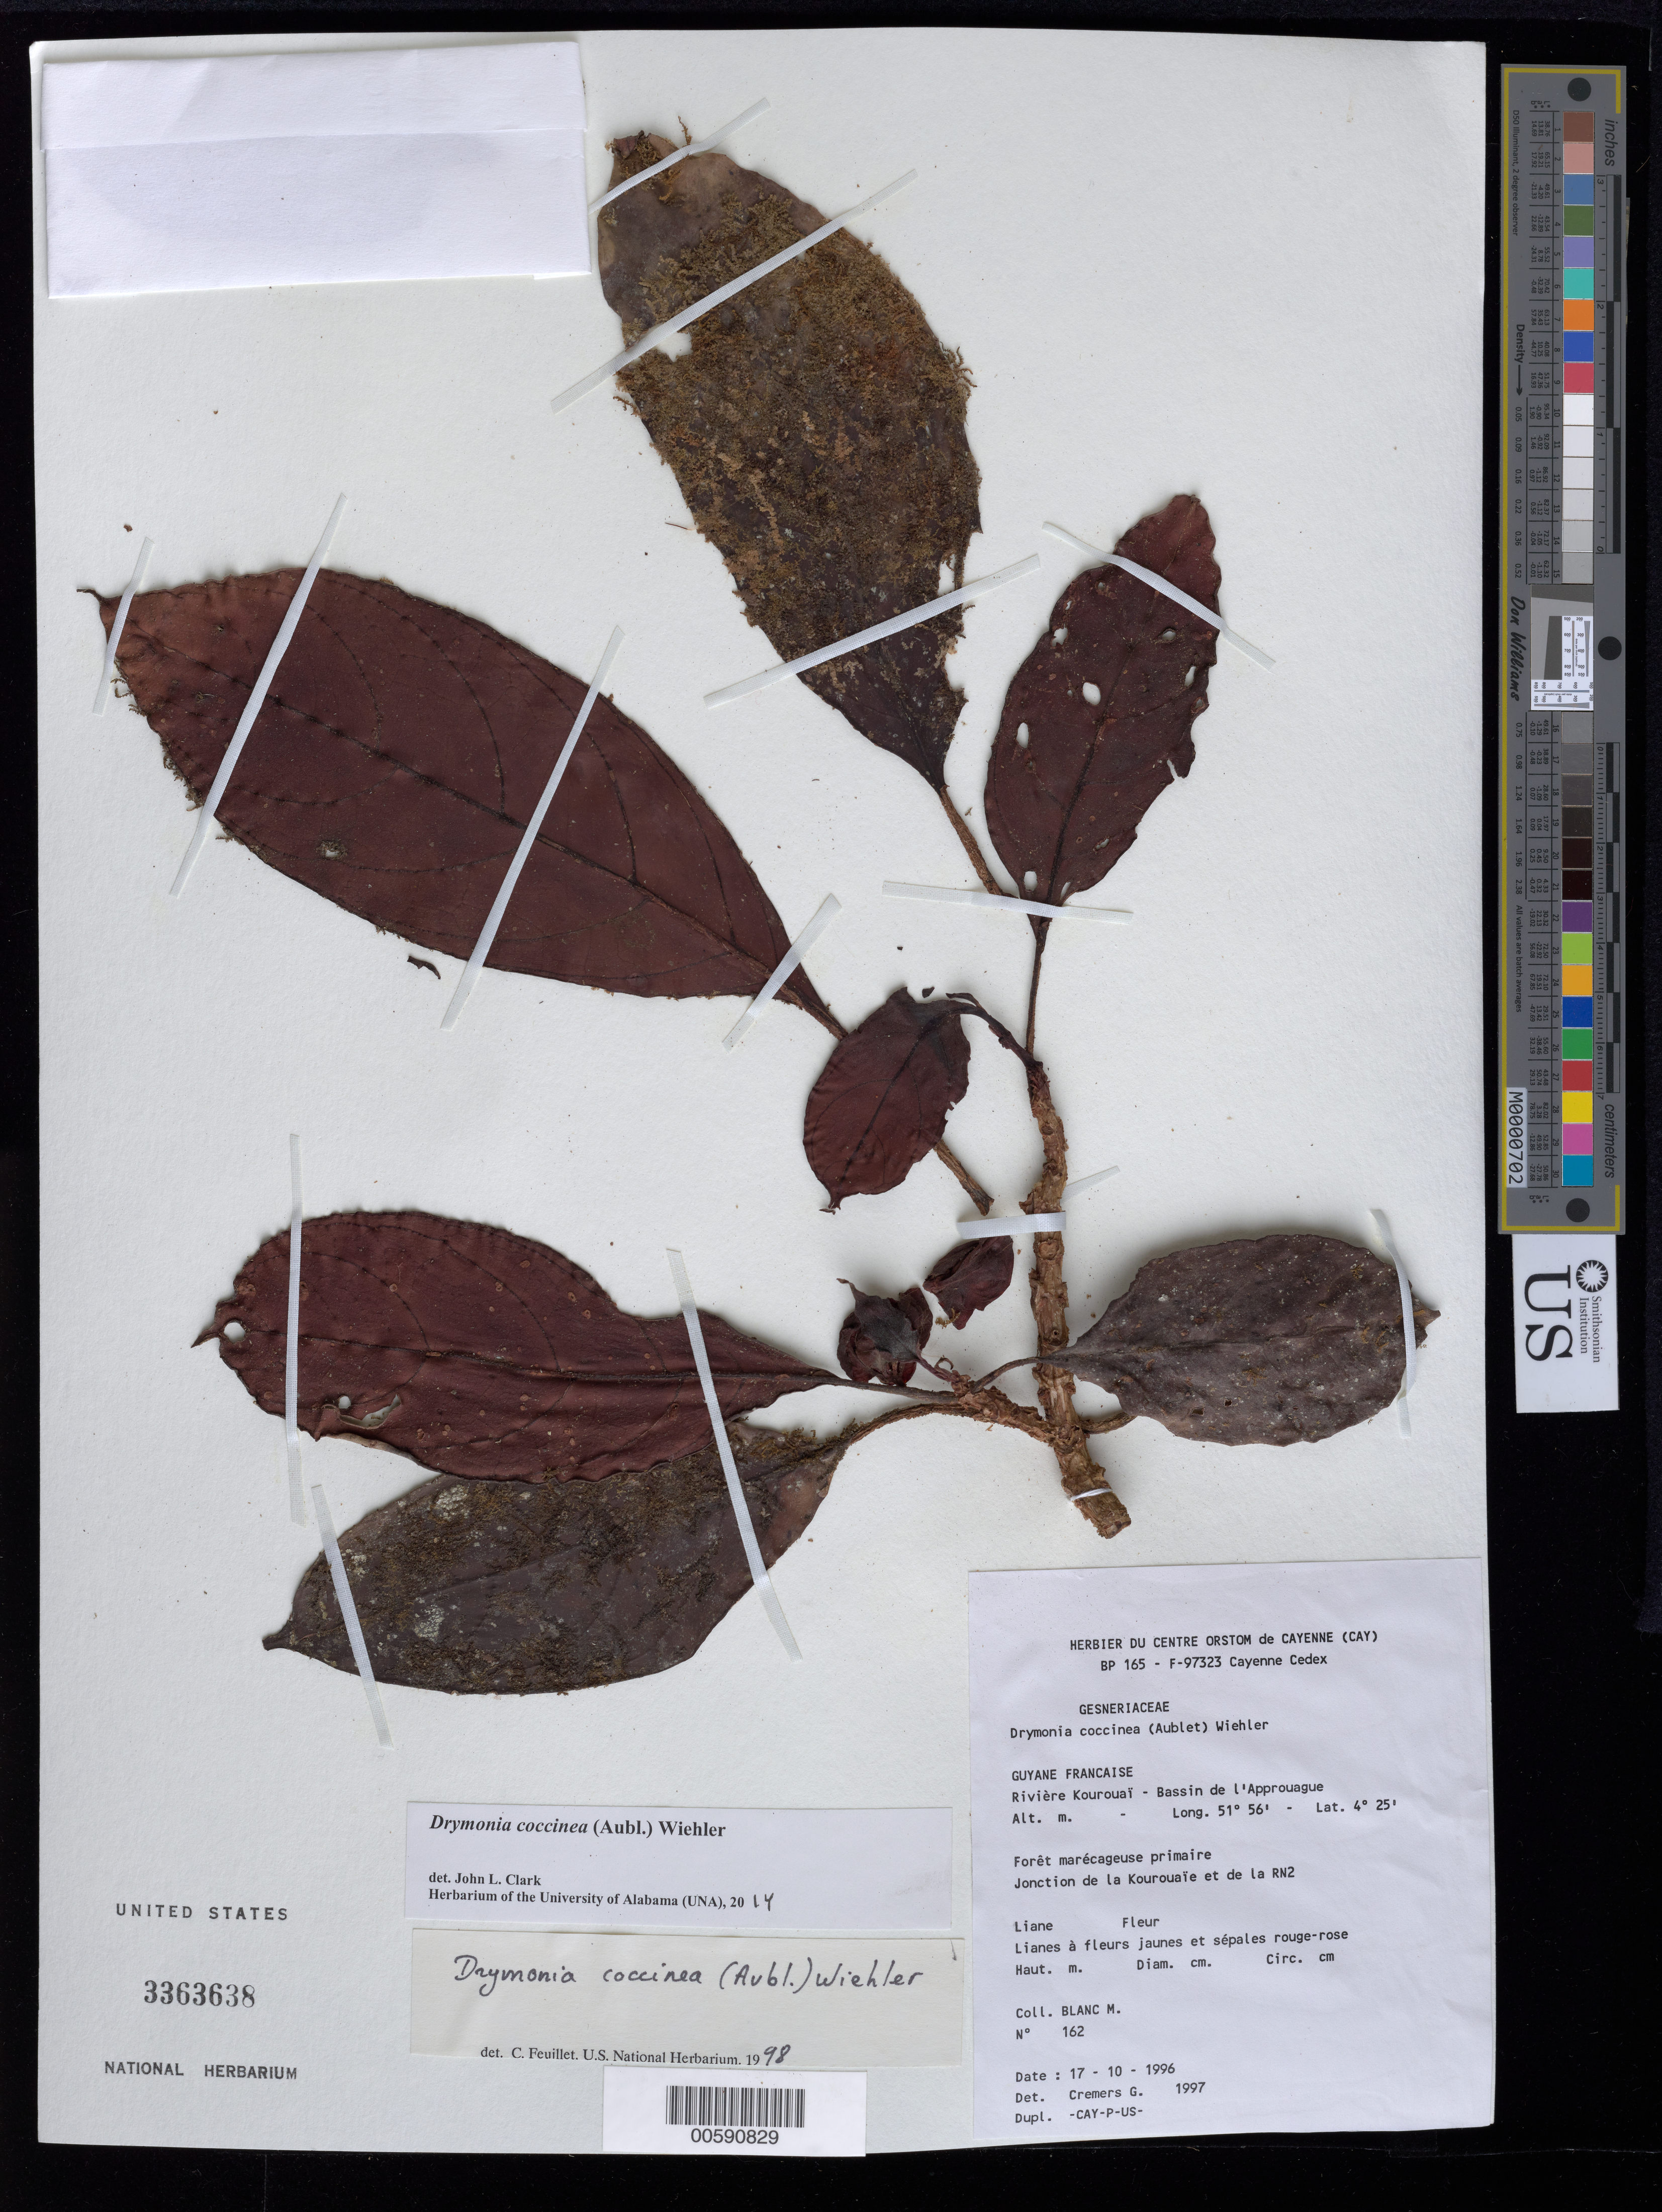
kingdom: Plantae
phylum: Tracheophyta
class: Magnoliopsida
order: Lamiales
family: Gesneriaceae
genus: Drymonia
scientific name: Drymonia coccinea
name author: (Aubl.) Wiehler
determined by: Skog, Laurence E.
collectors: M. Blanc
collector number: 162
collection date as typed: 17 Oct 1996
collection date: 1996-10-17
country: French Guiana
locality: Rivière Kourouaï, bassin de l'Approuague; jonction de la Kourouaïe et de la RN2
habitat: Forêt marécageuse primaire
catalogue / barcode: US 3363638